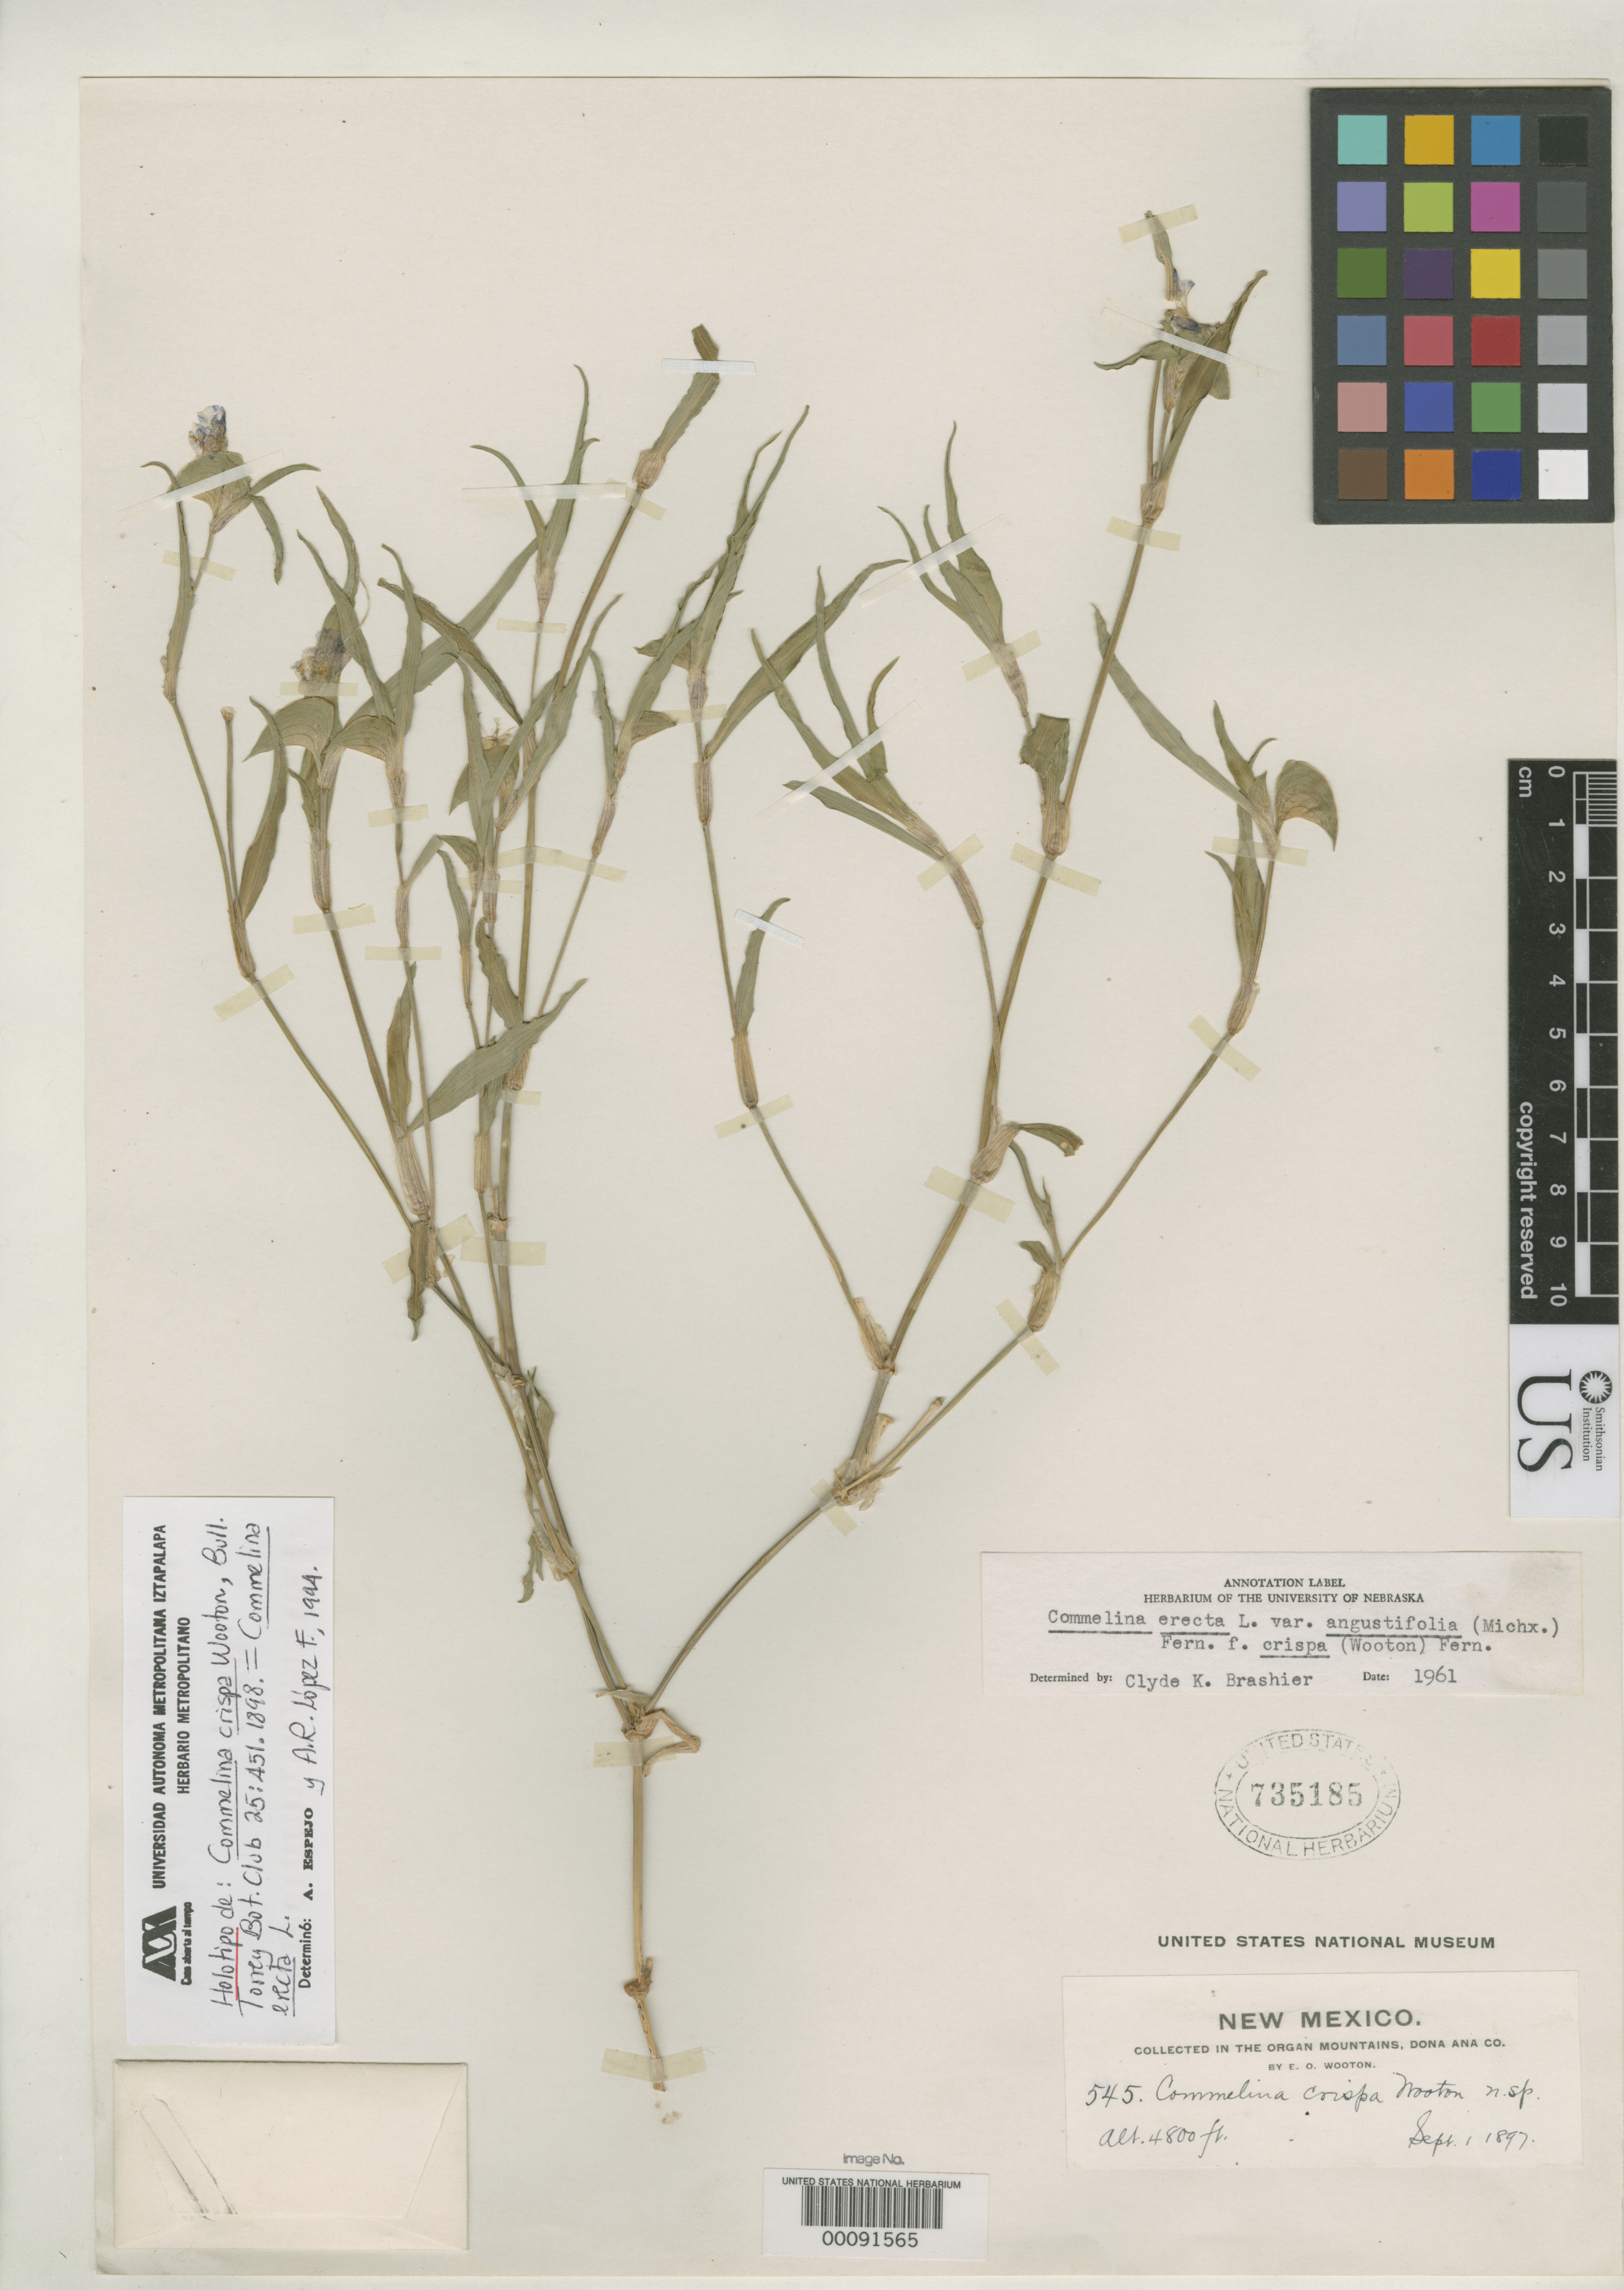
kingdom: Plantae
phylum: Tracheophyta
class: Liliopsida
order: Commelinales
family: Commelinaceae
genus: Commelina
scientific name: Commelina crispa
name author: Wooton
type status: Isotype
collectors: E. O. Wooton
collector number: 545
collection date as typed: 01 Sep 1897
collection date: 1897-09-01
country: United States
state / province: New Mexico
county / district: Dona Ana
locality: Organ Mountains.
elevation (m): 1463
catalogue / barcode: US 735185